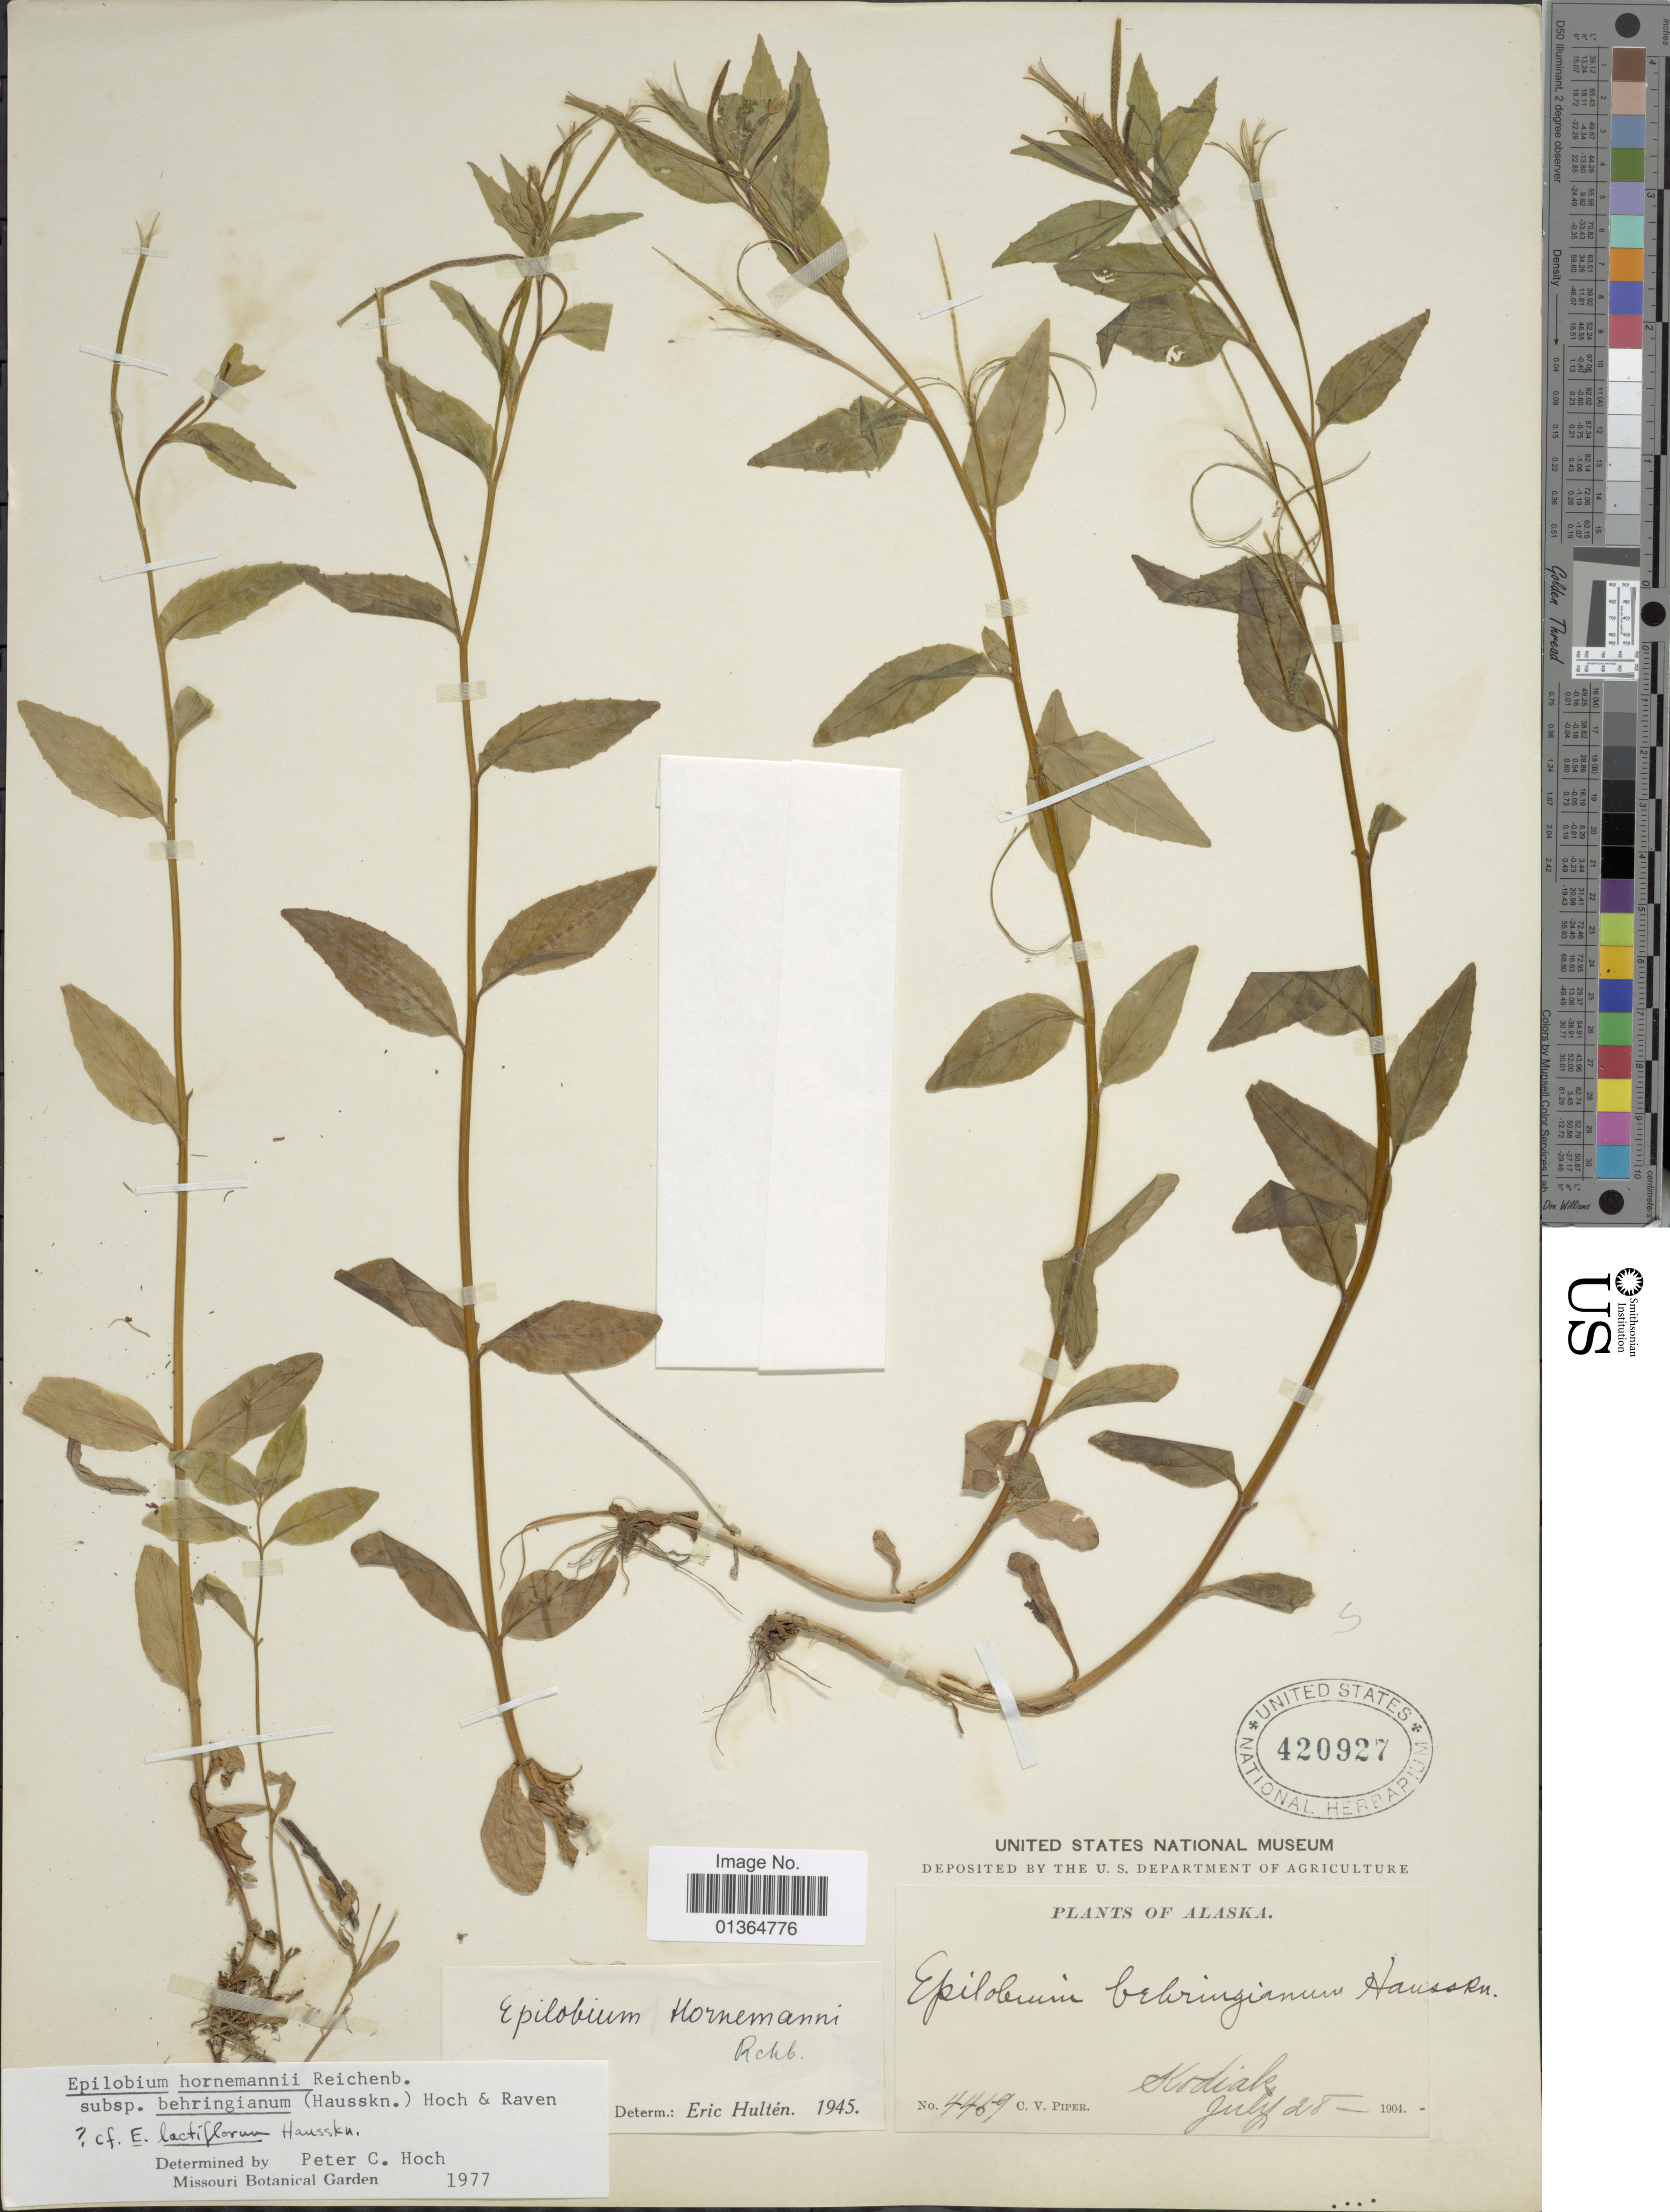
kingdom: Plantae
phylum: Tracheophyta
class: Magnoliopsida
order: Myrtales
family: Onagraceae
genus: Epilobium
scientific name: Epilobium hornemannii subsp. behringianum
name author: (Hausskn.) Hoch & P.H. Raven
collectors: C. V. Piper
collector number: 4469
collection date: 1904-07-28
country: United States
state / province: Alaska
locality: Kodiak.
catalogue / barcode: US 420927